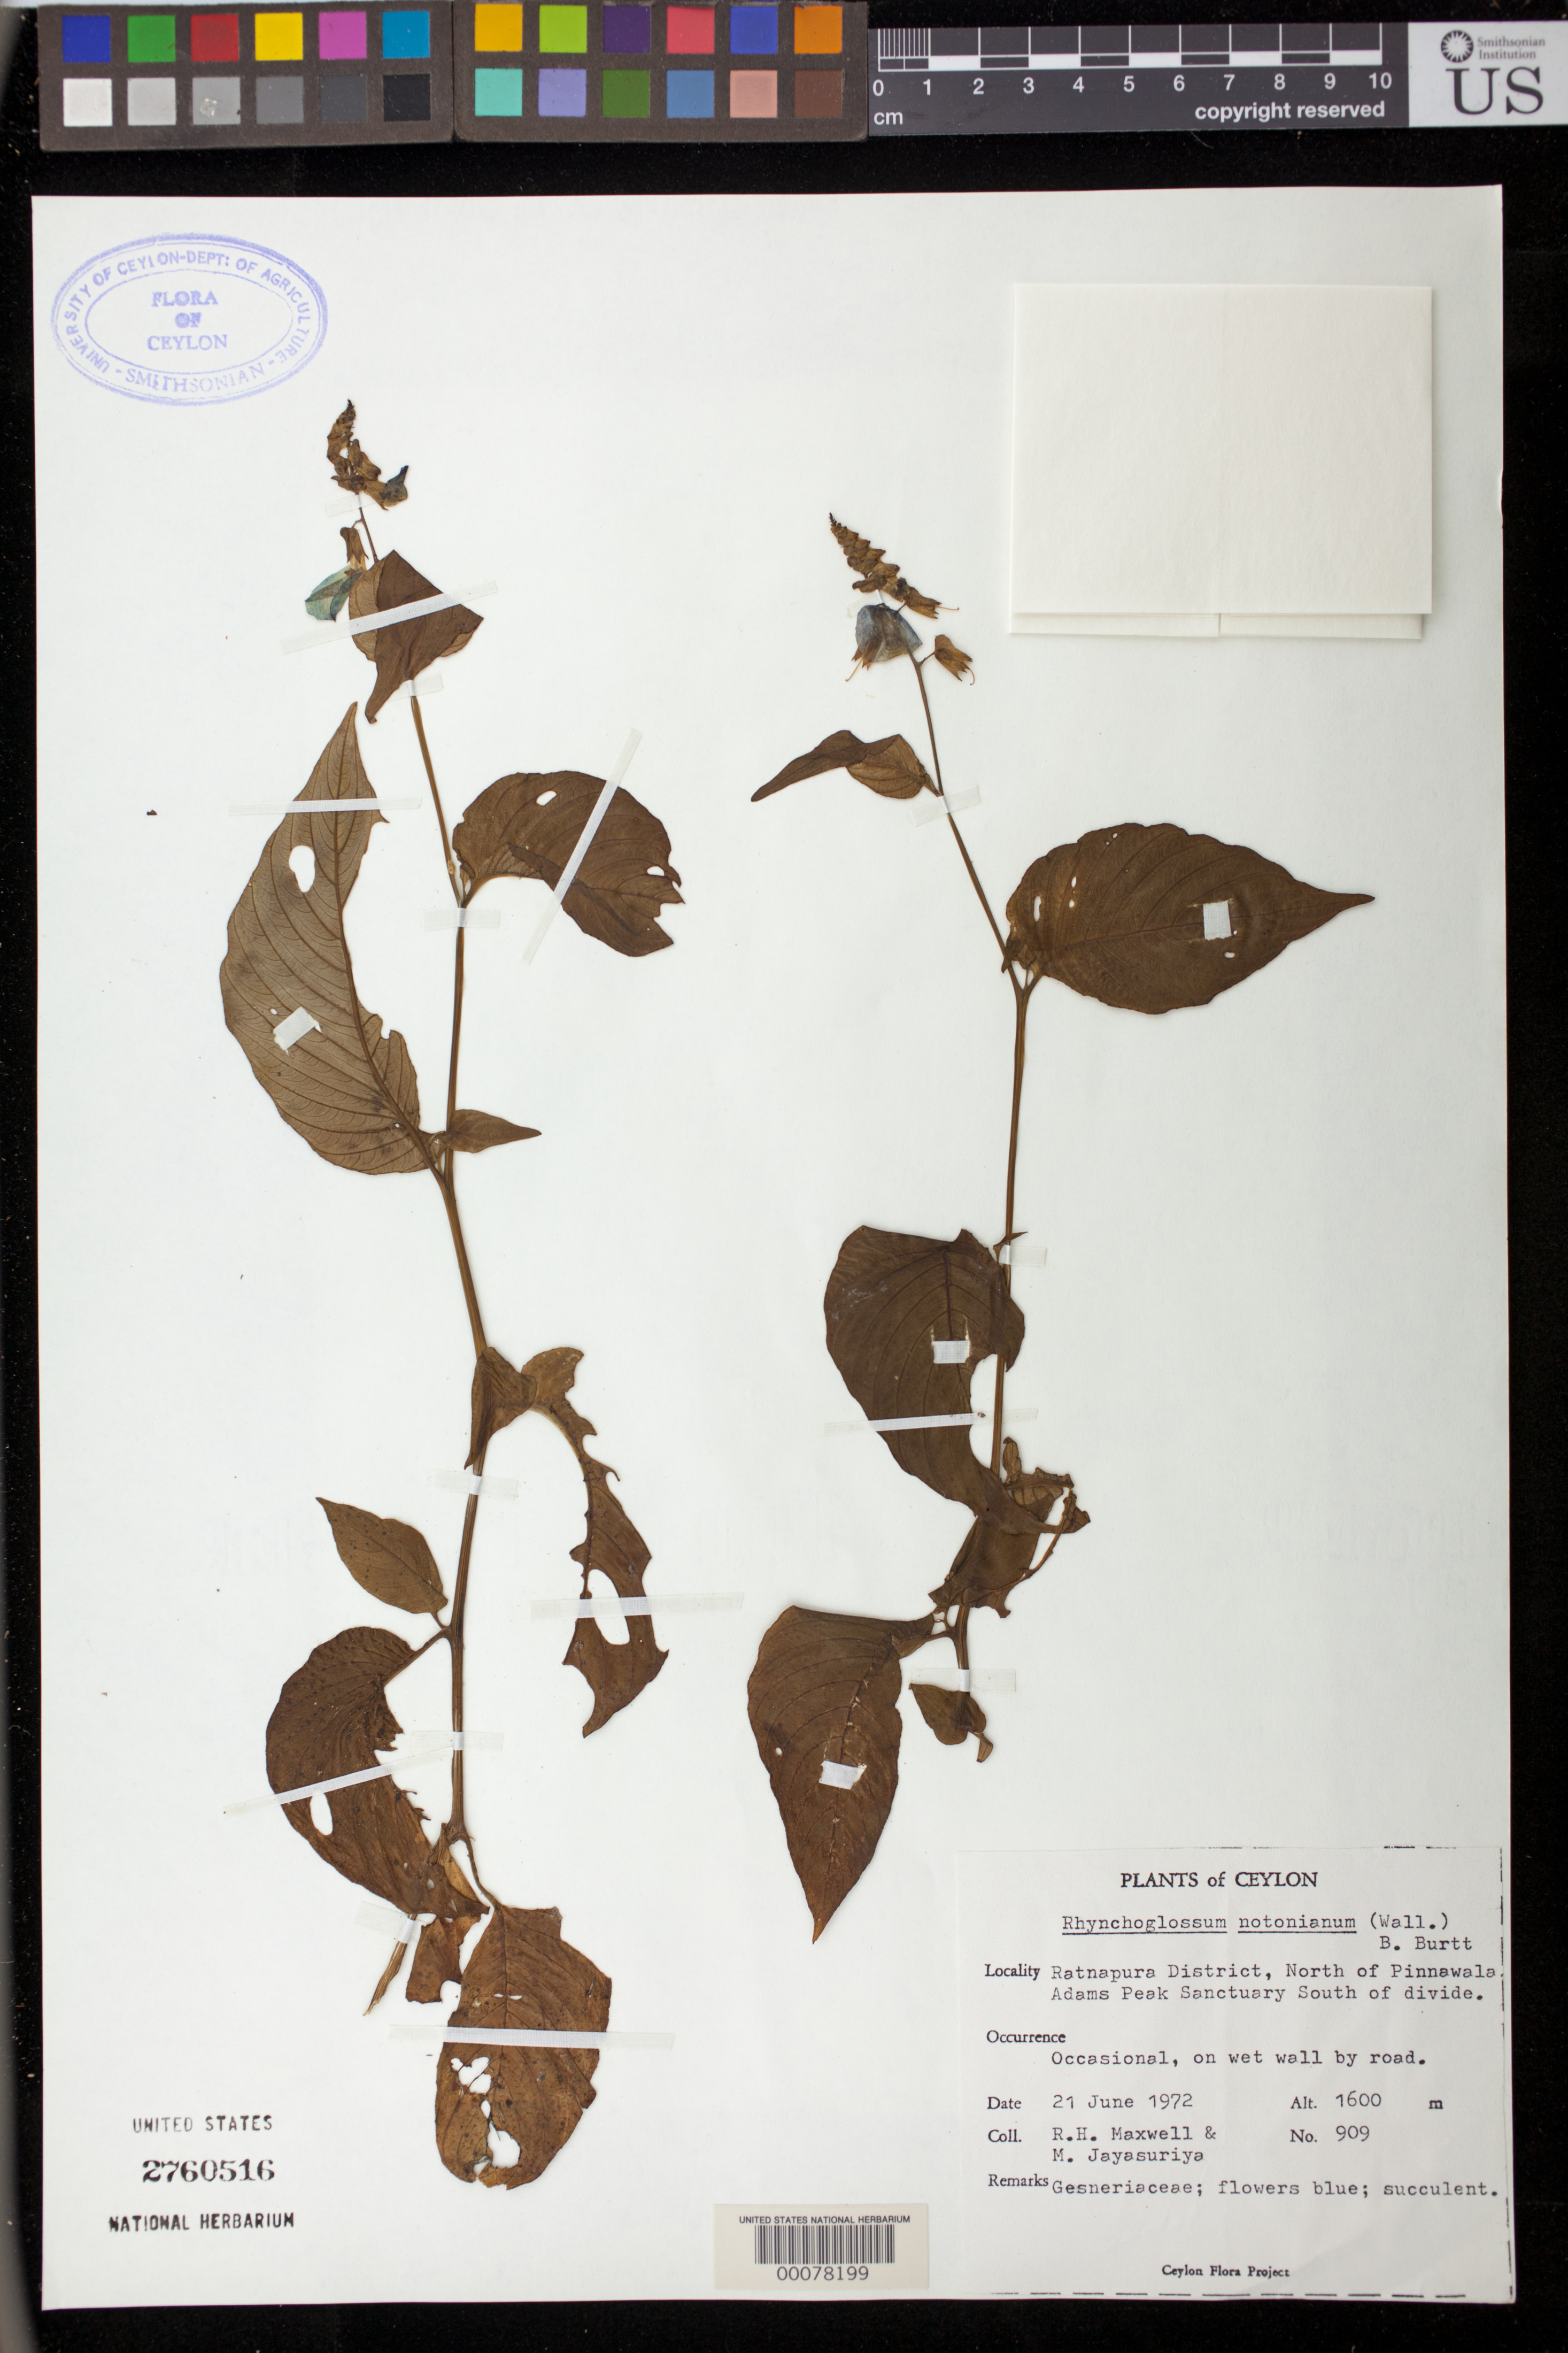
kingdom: Plantae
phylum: Tracheophyta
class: Magnoliopsida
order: Lamiales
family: Gesneriaceae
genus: Rhynchoglossum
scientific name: Rhynchoglossum notonianum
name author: (Wall.) B.L. Burtt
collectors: R. H. Maxwell & M. Jayasuriya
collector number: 909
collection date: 1972-06-21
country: Sri Lanka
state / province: Sabaragamuwa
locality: Ratnapura District, North of Pinnawala, Adams Peak Sanctuary South of divide.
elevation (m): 1600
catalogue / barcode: US 2760516